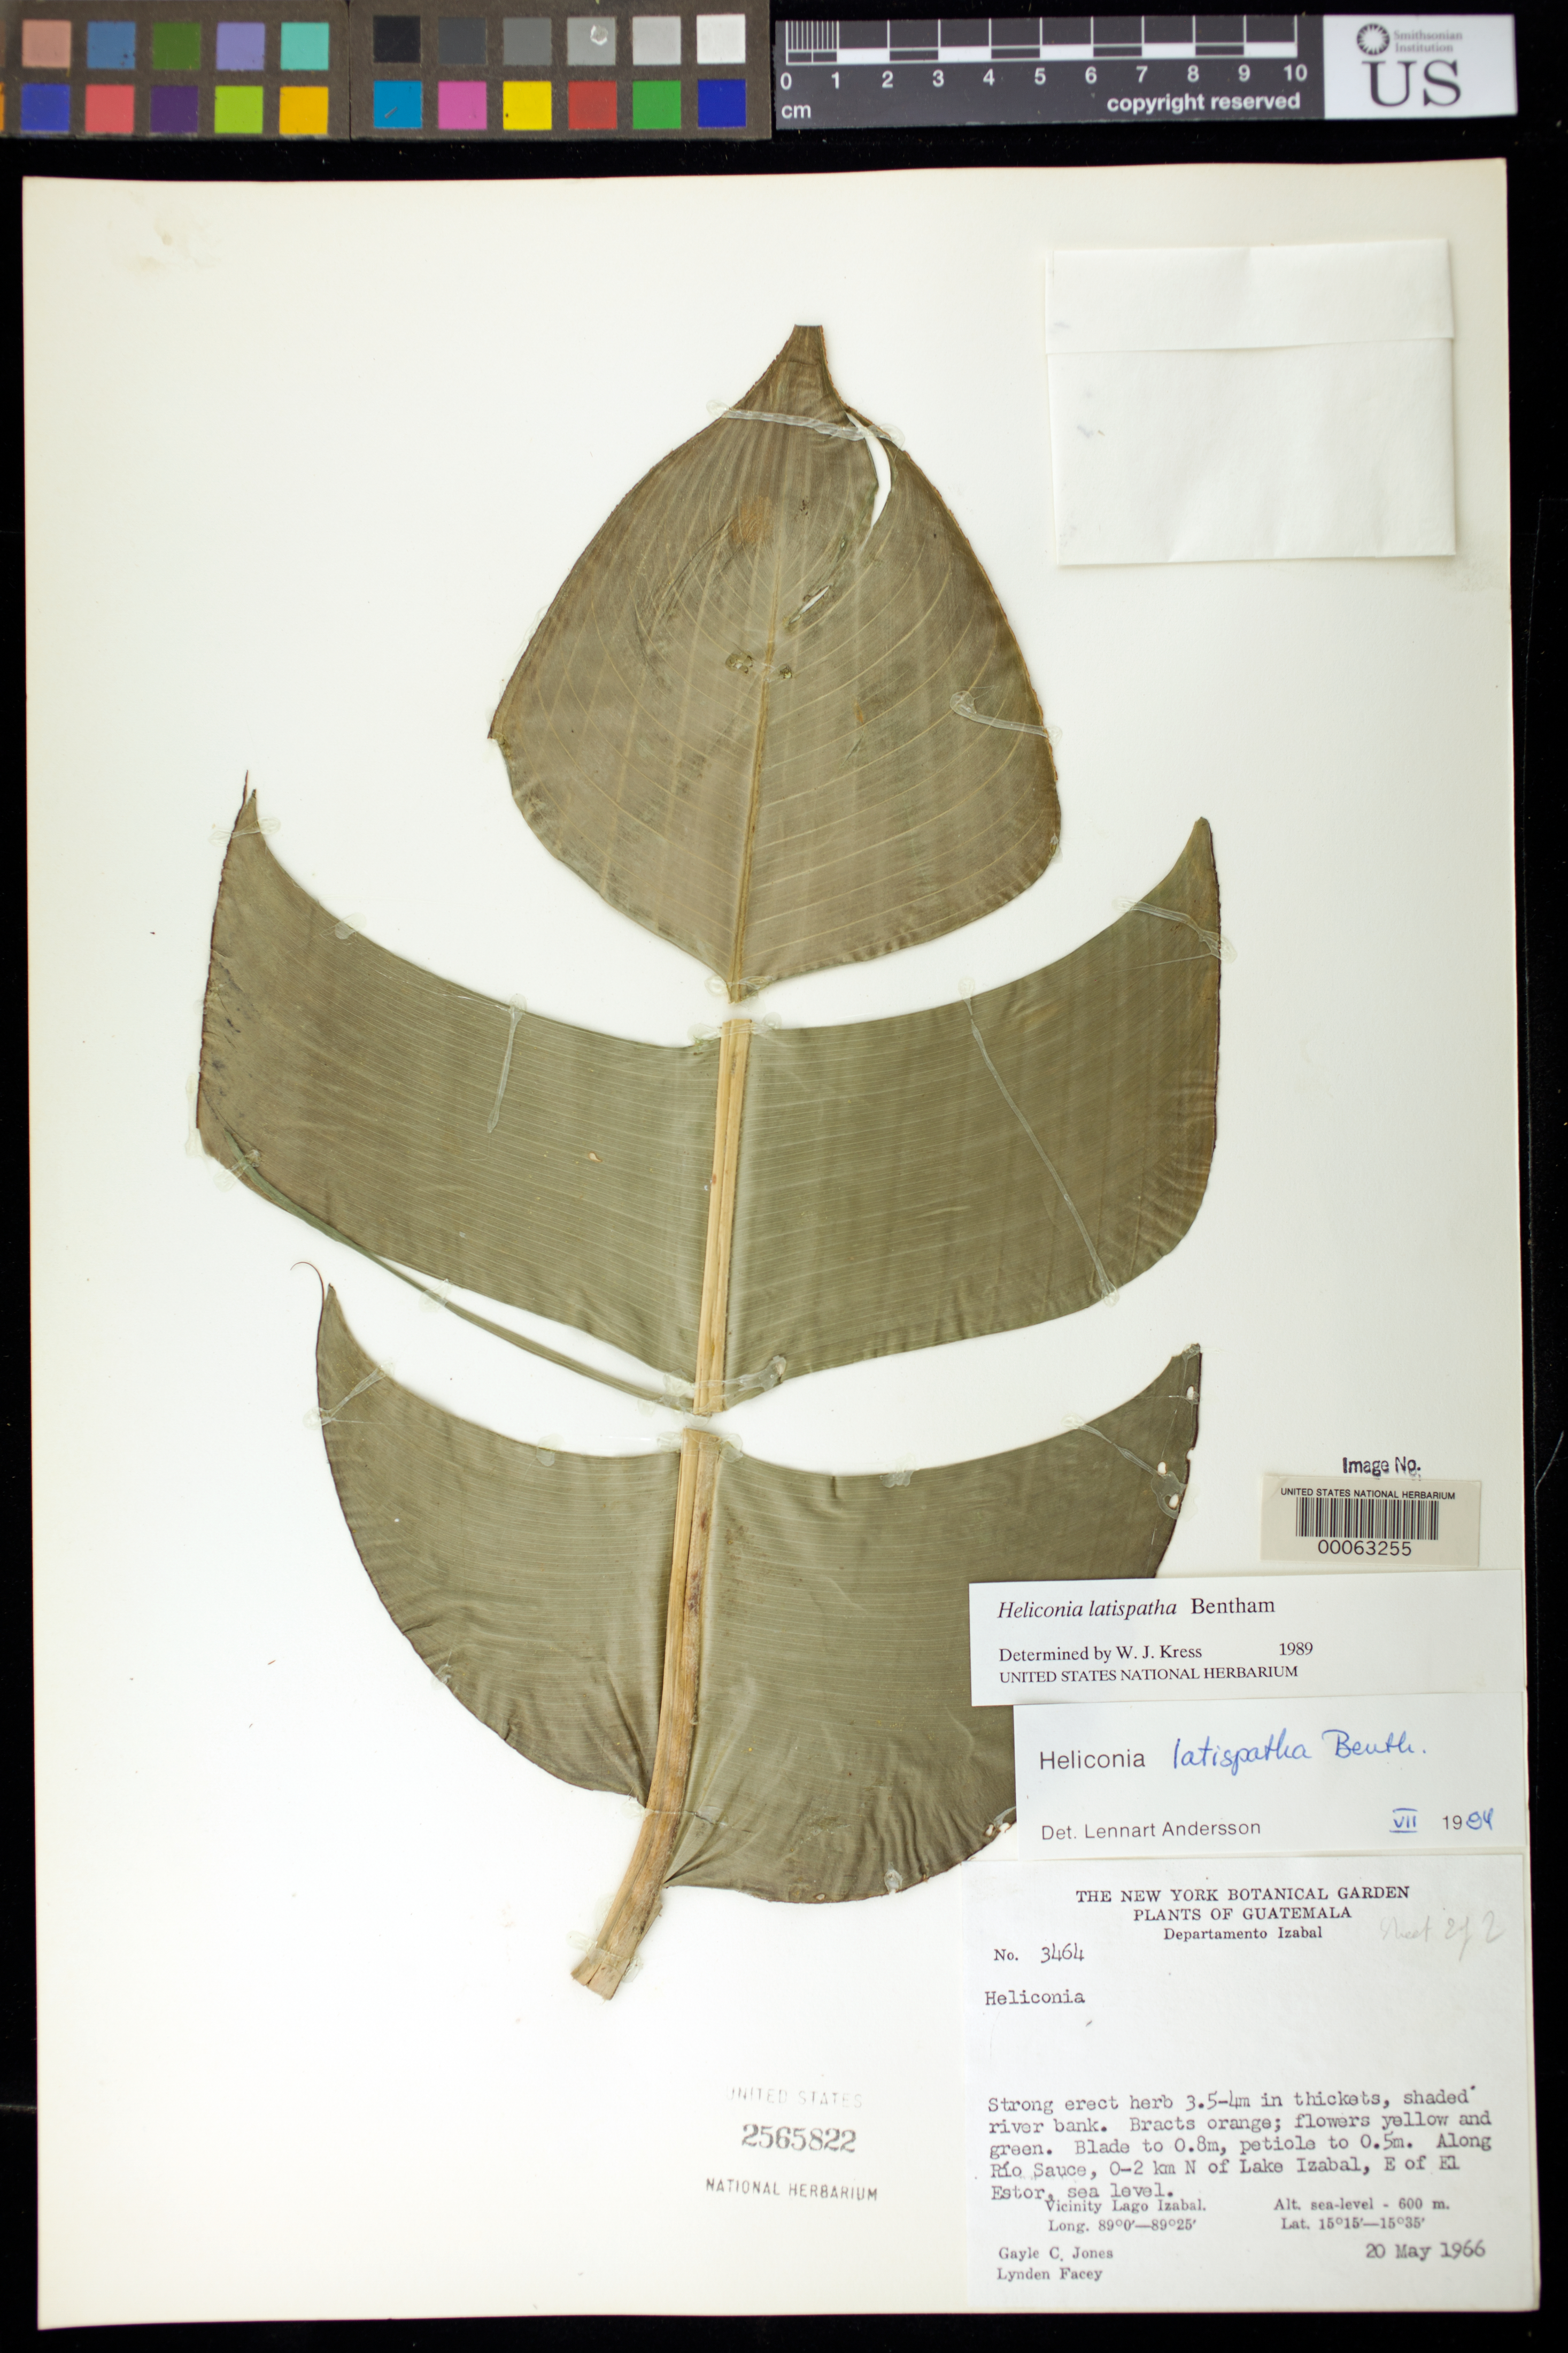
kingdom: Plantae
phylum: Tracheophyta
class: Liliopsida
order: Zingiberales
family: Heliconiaceae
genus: Heliconia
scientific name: Heliconia latispatha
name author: Benth.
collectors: G. C. Jones & L. Facey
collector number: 3464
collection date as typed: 20 May 1966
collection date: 1966-05-20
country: Guatemala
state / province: Izabal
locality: Along Rio Sauce, 0-2 km N of Lake Izabal, E of El Estor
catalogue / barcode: US 2565822